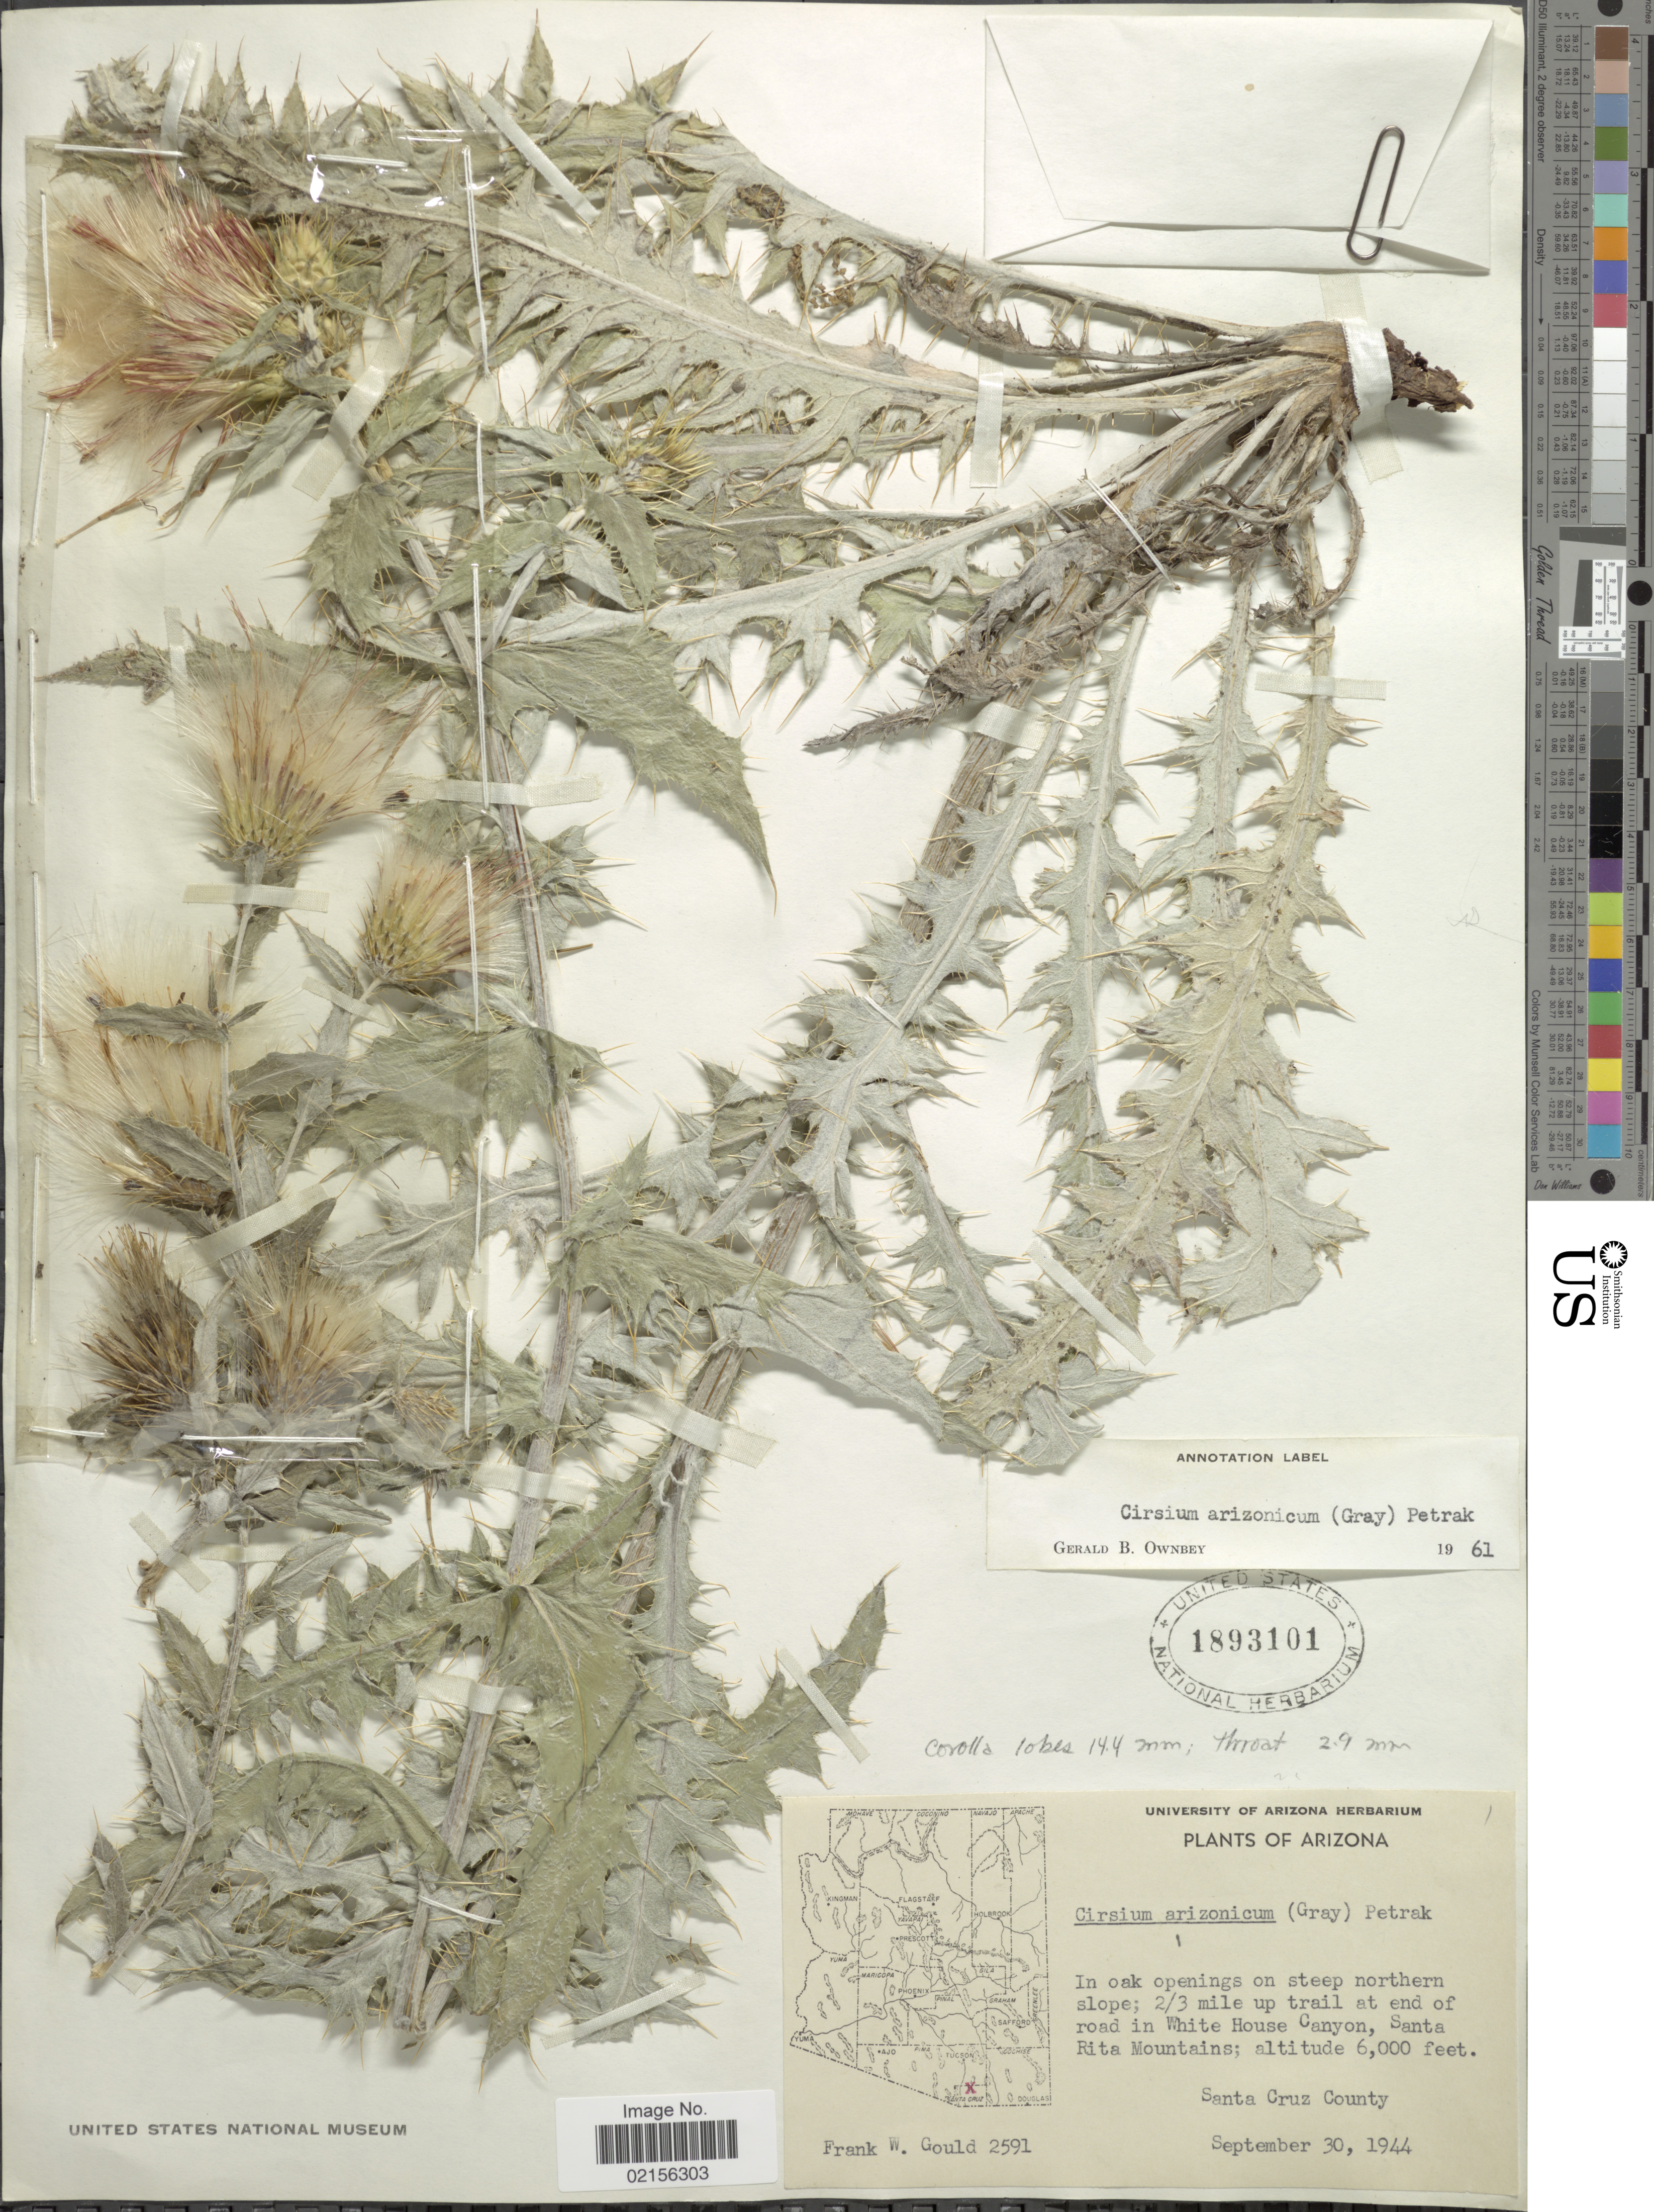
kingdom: Plantae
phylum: Tracheophyta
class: Magnoliopsida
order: Asterales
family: Asteraceae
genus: Cirsium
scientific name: Cirsium arizonicum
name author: (A. Gray) Petr.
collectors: F. W. Gould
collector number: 2591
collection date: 1944-09-30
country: United States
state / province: Arizona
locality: In oak openings on steep northern slope; 2/3 mile up trail at end of road in White House Canyon, Santa Rita Mountains, Santa Cruz County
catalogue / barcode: US 1893101